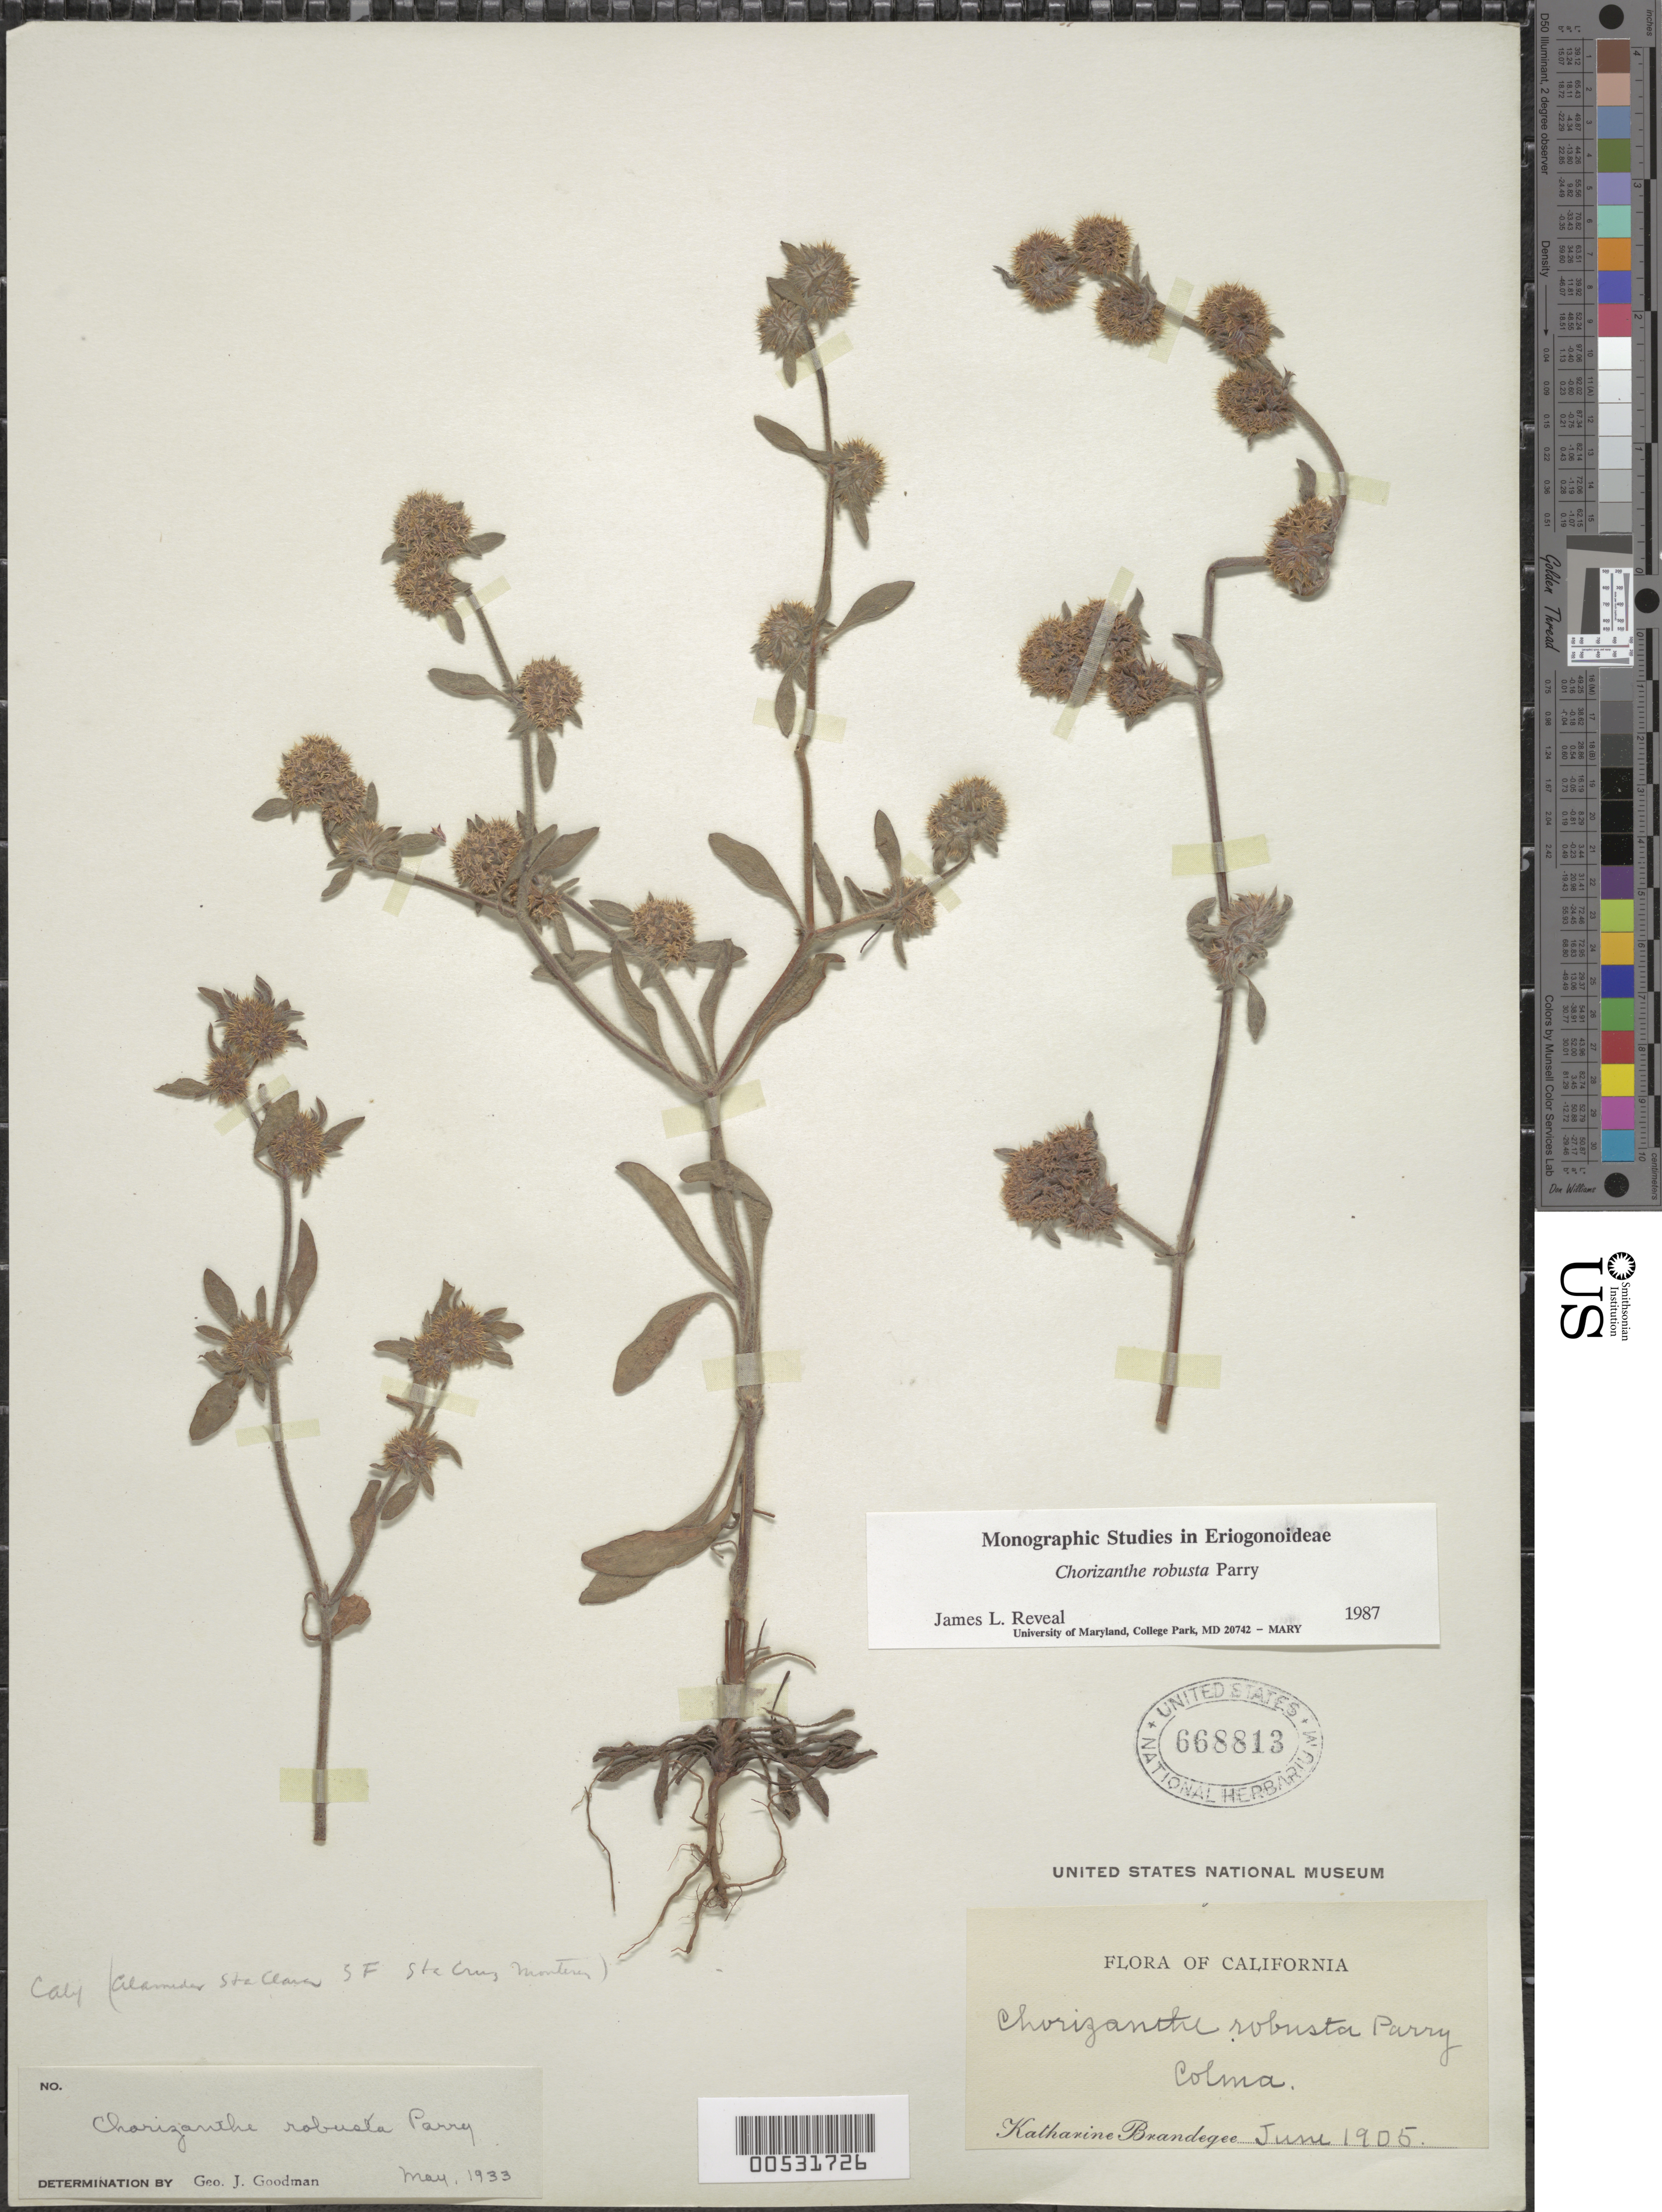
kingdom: Plantae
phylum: Tracheophyta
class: Magnoliopsida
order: Caryophyllales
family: Polygonaceae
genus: Chorizanthe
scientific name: Chorizanthe robusta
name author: Parry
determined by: Reveal, J. L.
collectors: M. K. Brandegee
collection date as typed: Jun 1905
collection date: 1905-06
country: United States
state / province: California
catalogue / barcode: US 668813